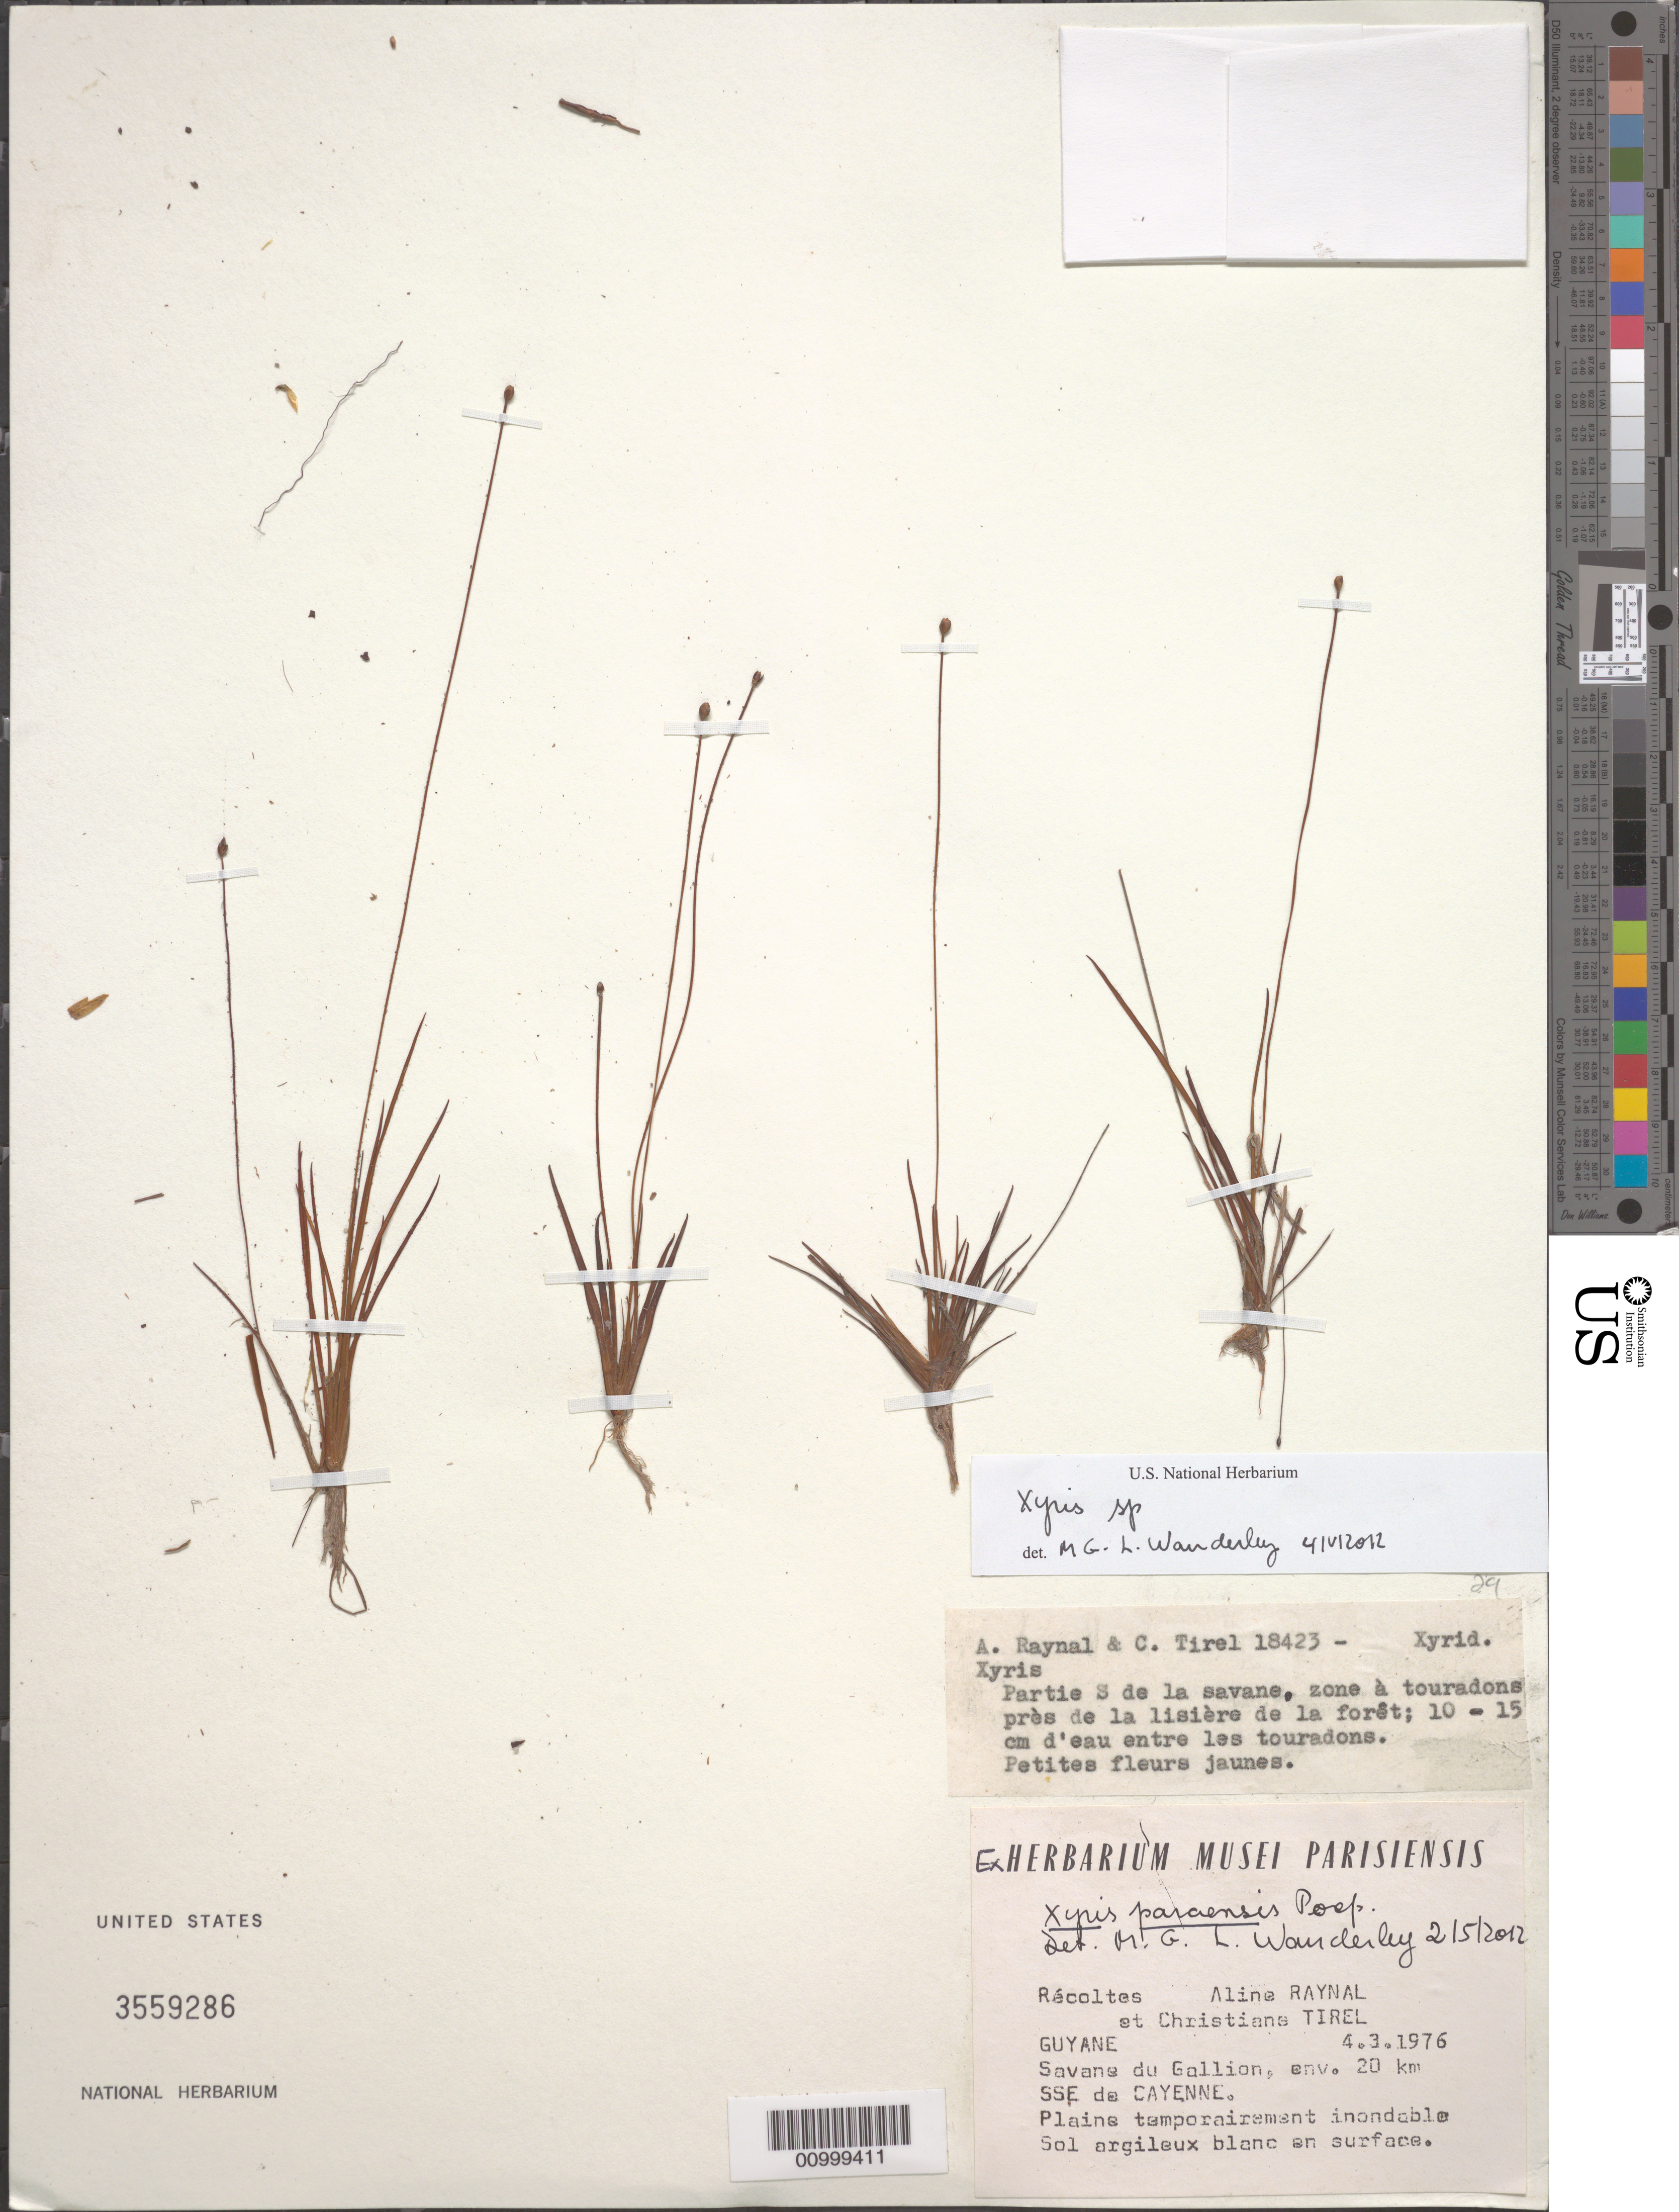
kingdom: Plantae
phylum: Tracheophyta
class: Liliopsida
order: Poales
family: Xyridaceae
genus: Xyris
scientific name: Xyris sp.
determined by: Tirel, C.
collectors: A. M. Raynal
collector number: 18423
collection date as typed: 4-Apr-76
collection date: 1976-04-04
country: French Guiana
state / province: Cayenne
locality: Partie S de la savane, zone à touradons pres de la lisiere de la foret. Savane du Gallion, environs 20 km SSE de Cayenne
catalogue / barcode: US 3559286